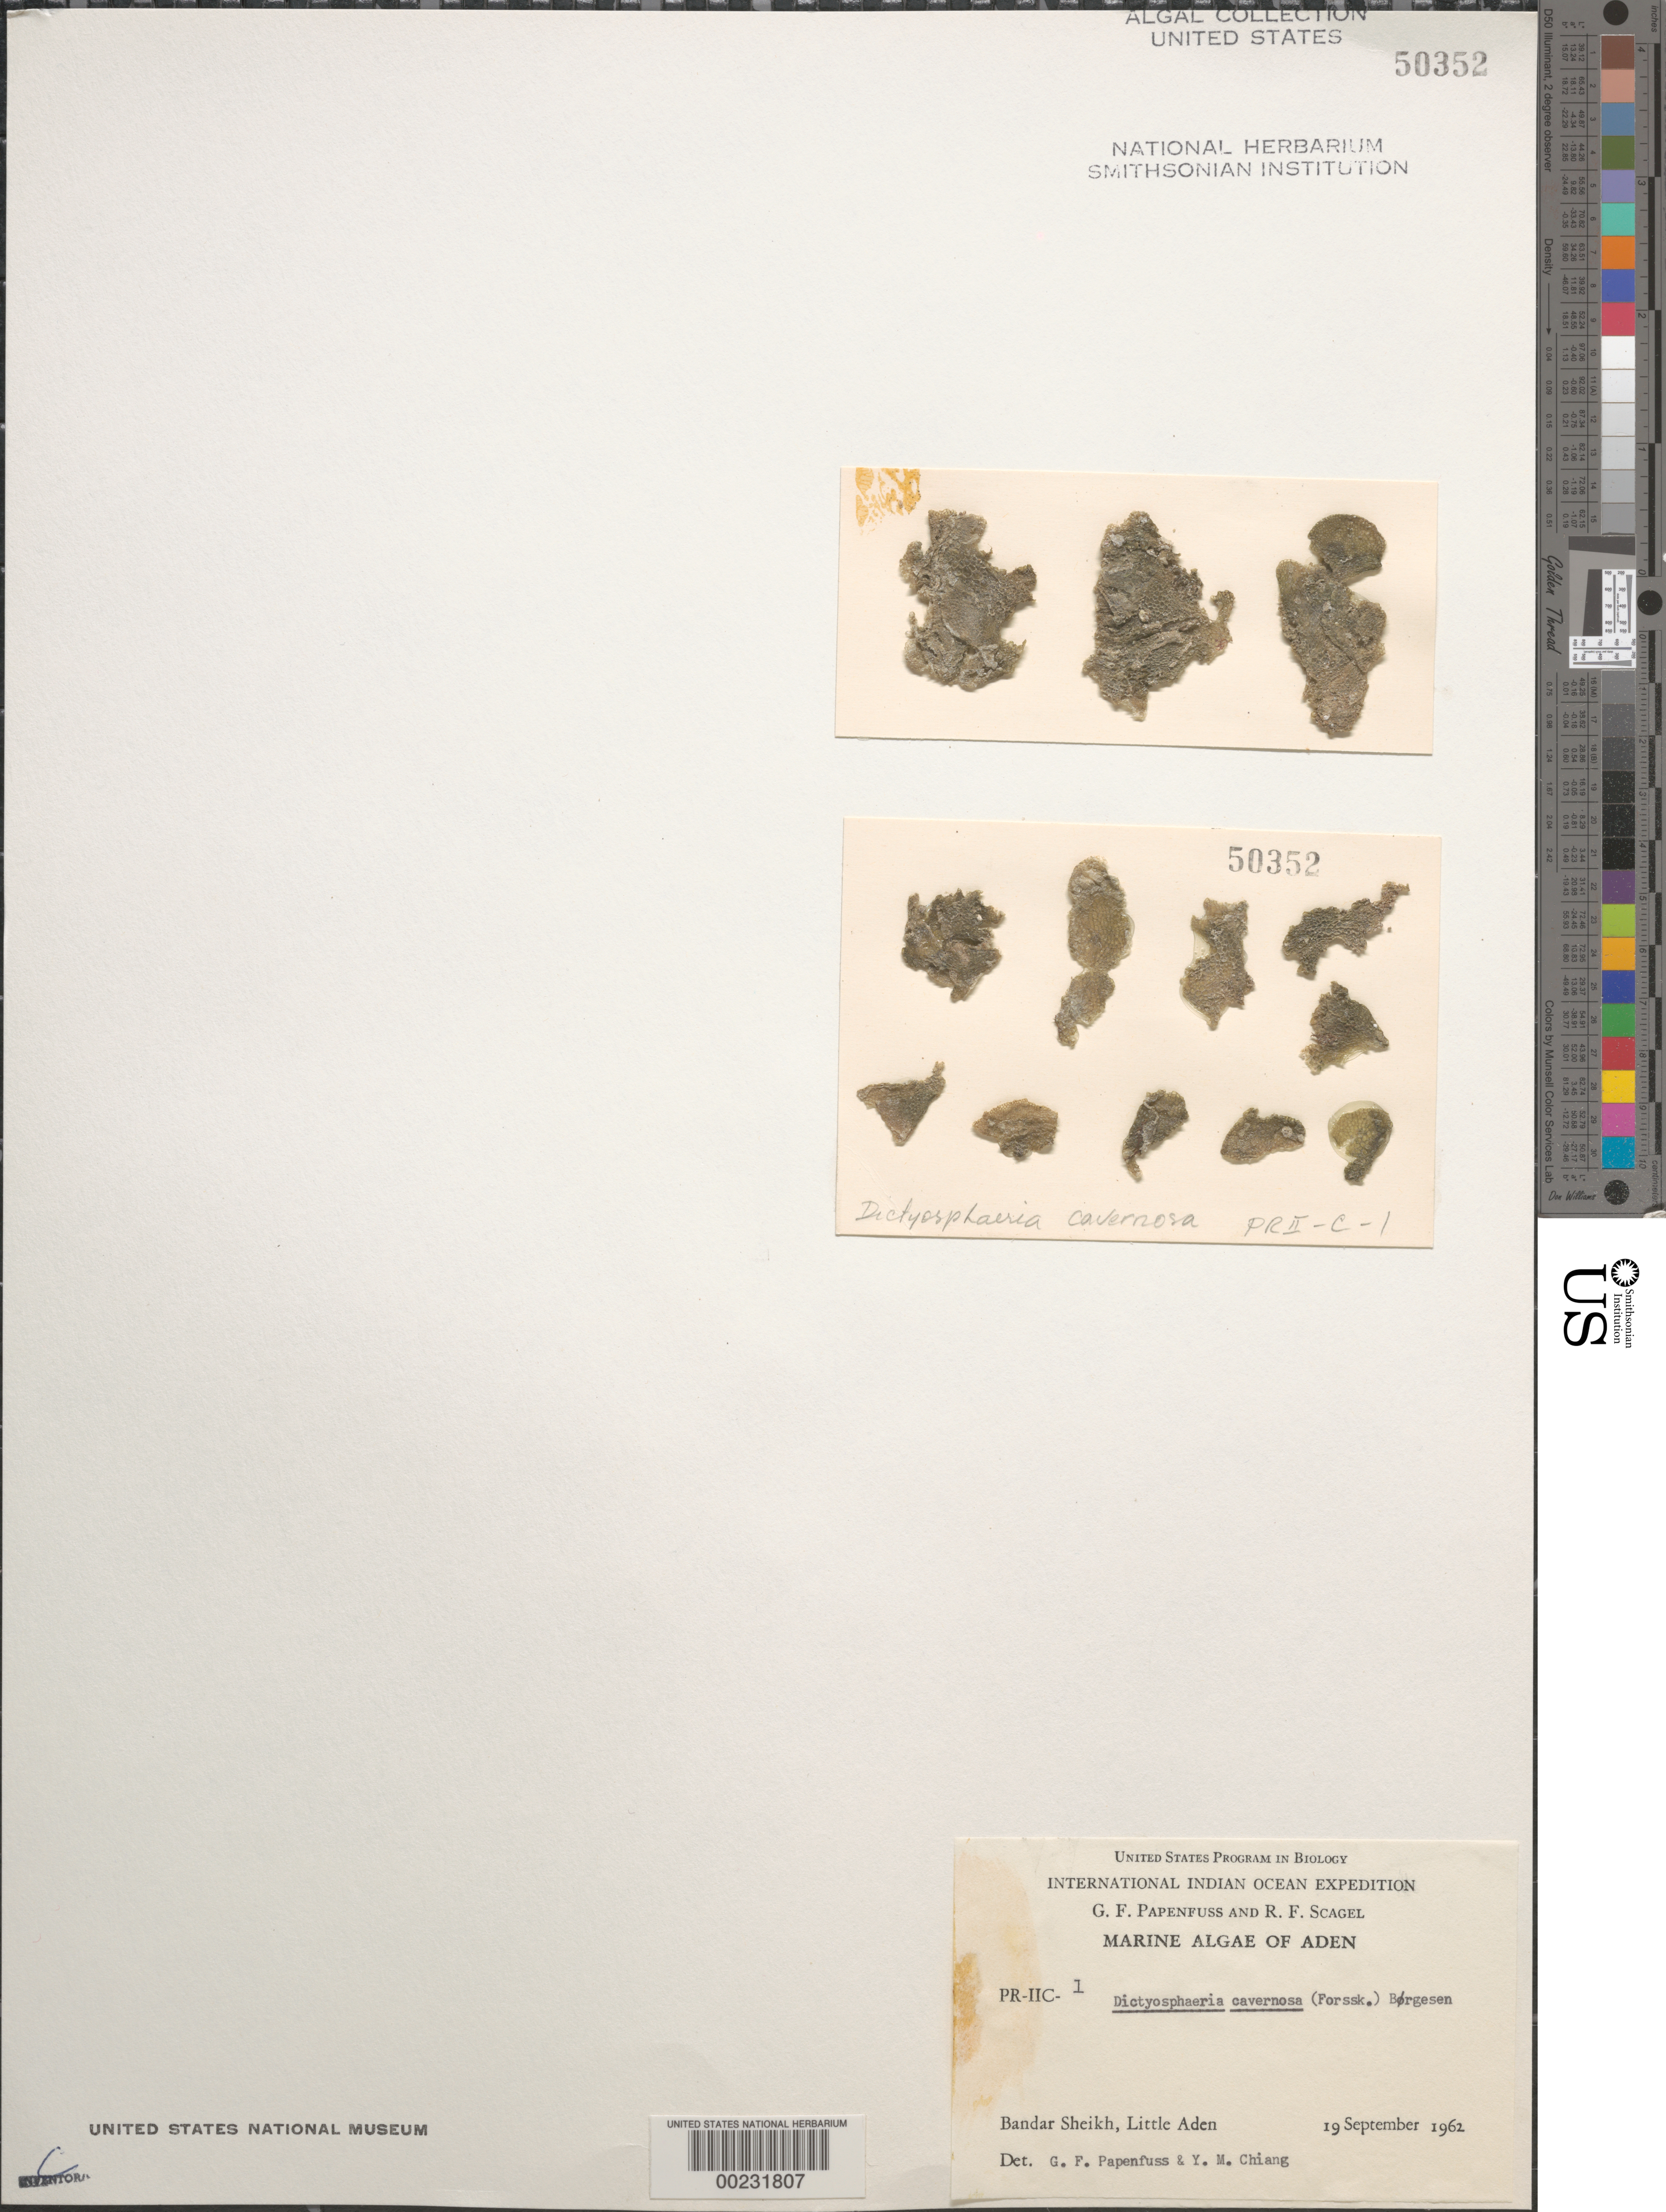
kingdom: Plantae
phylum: Chlorophyta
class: Ulvophyceae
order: Siphonocladales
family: Siphonocladaceae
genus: Dictyosphaeria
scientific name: Dictyosphaeria cavernosa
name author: (Forssk.) Børgesen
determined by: Papenfuss, G. F.; Chiang, Y. M.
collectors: G. Papenfuss & R. F. Scagel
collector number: PR-IIC-1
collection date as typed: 19 Sep 1962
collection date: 1962-09-19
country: Yemen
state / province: Adan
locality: Bandar Sheikh, Little Aden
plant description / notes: International Indian Ocean Expedition, 1962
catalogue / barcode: US 50352